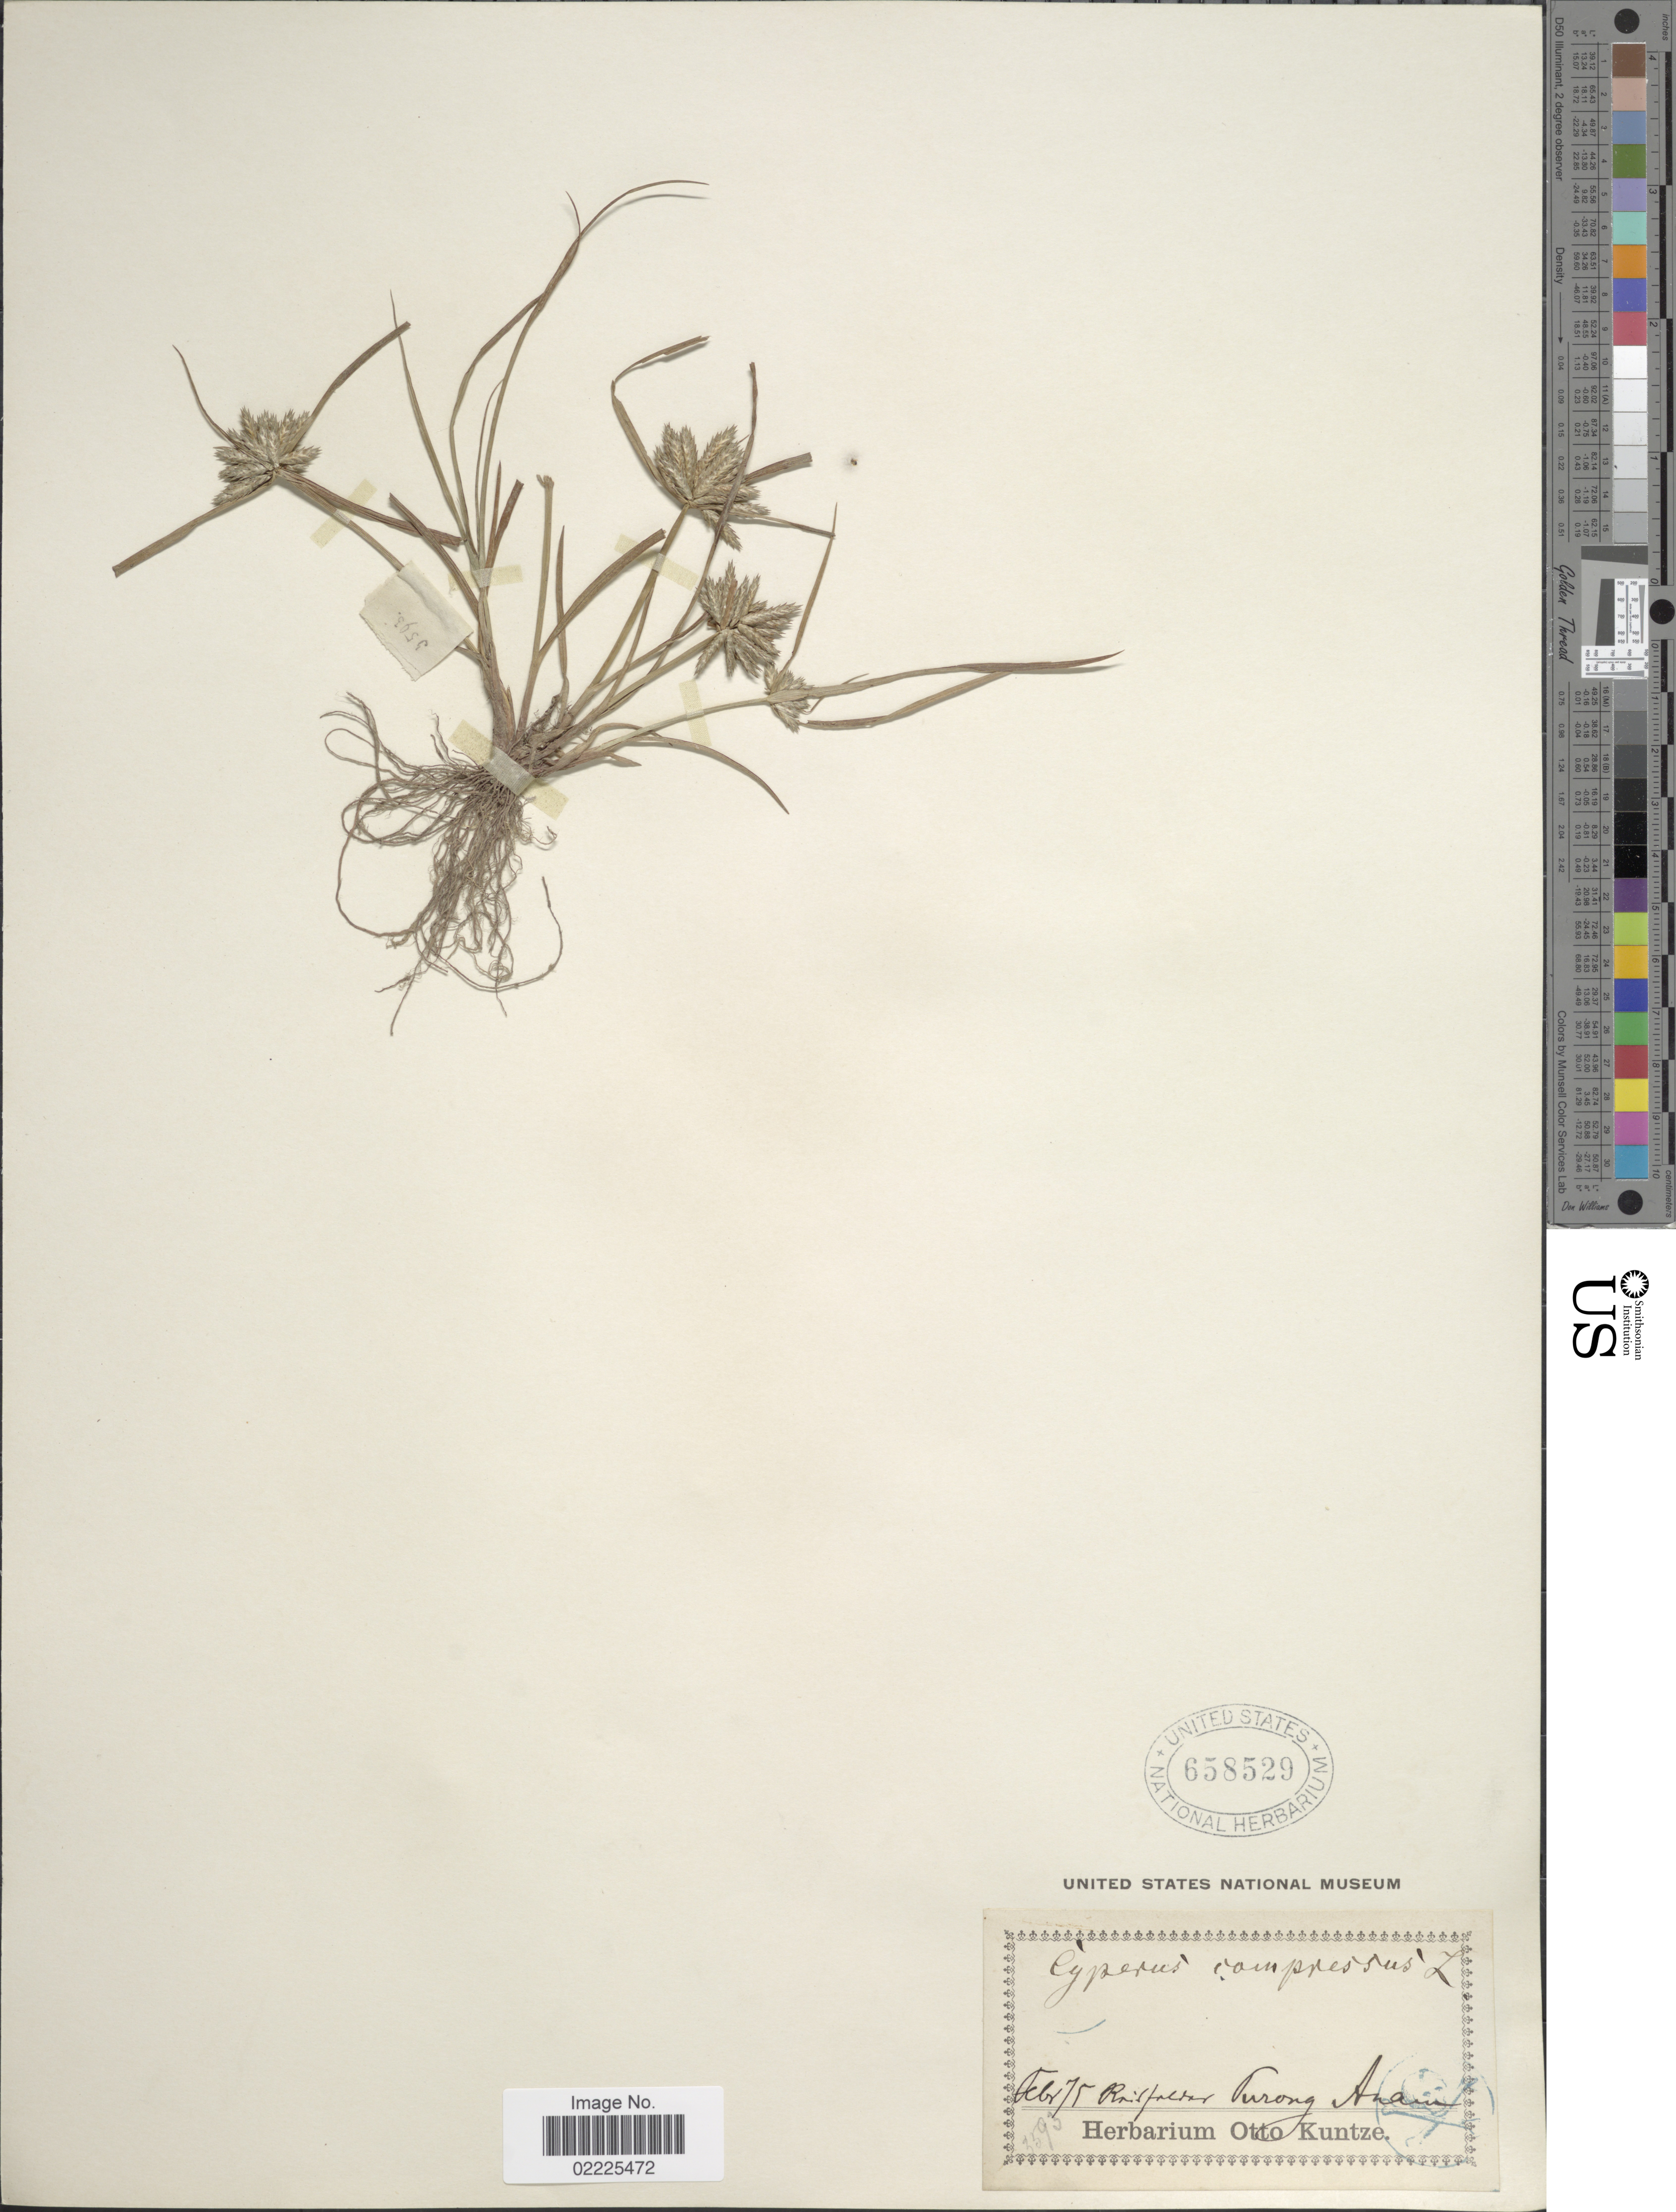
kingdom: Plantae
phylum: Tracheophyta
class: Liliopsida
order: Poales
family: Cyperaceae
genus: Cyperus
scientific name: Cyperus compressus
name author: L.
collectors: ex herb. Otto Kuntze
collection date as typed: Transcribed d/m/y: /2/75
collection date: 1875-02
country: Vietnam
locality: Raisfalder Turong Anam [interpreted]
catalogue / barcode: US 658529